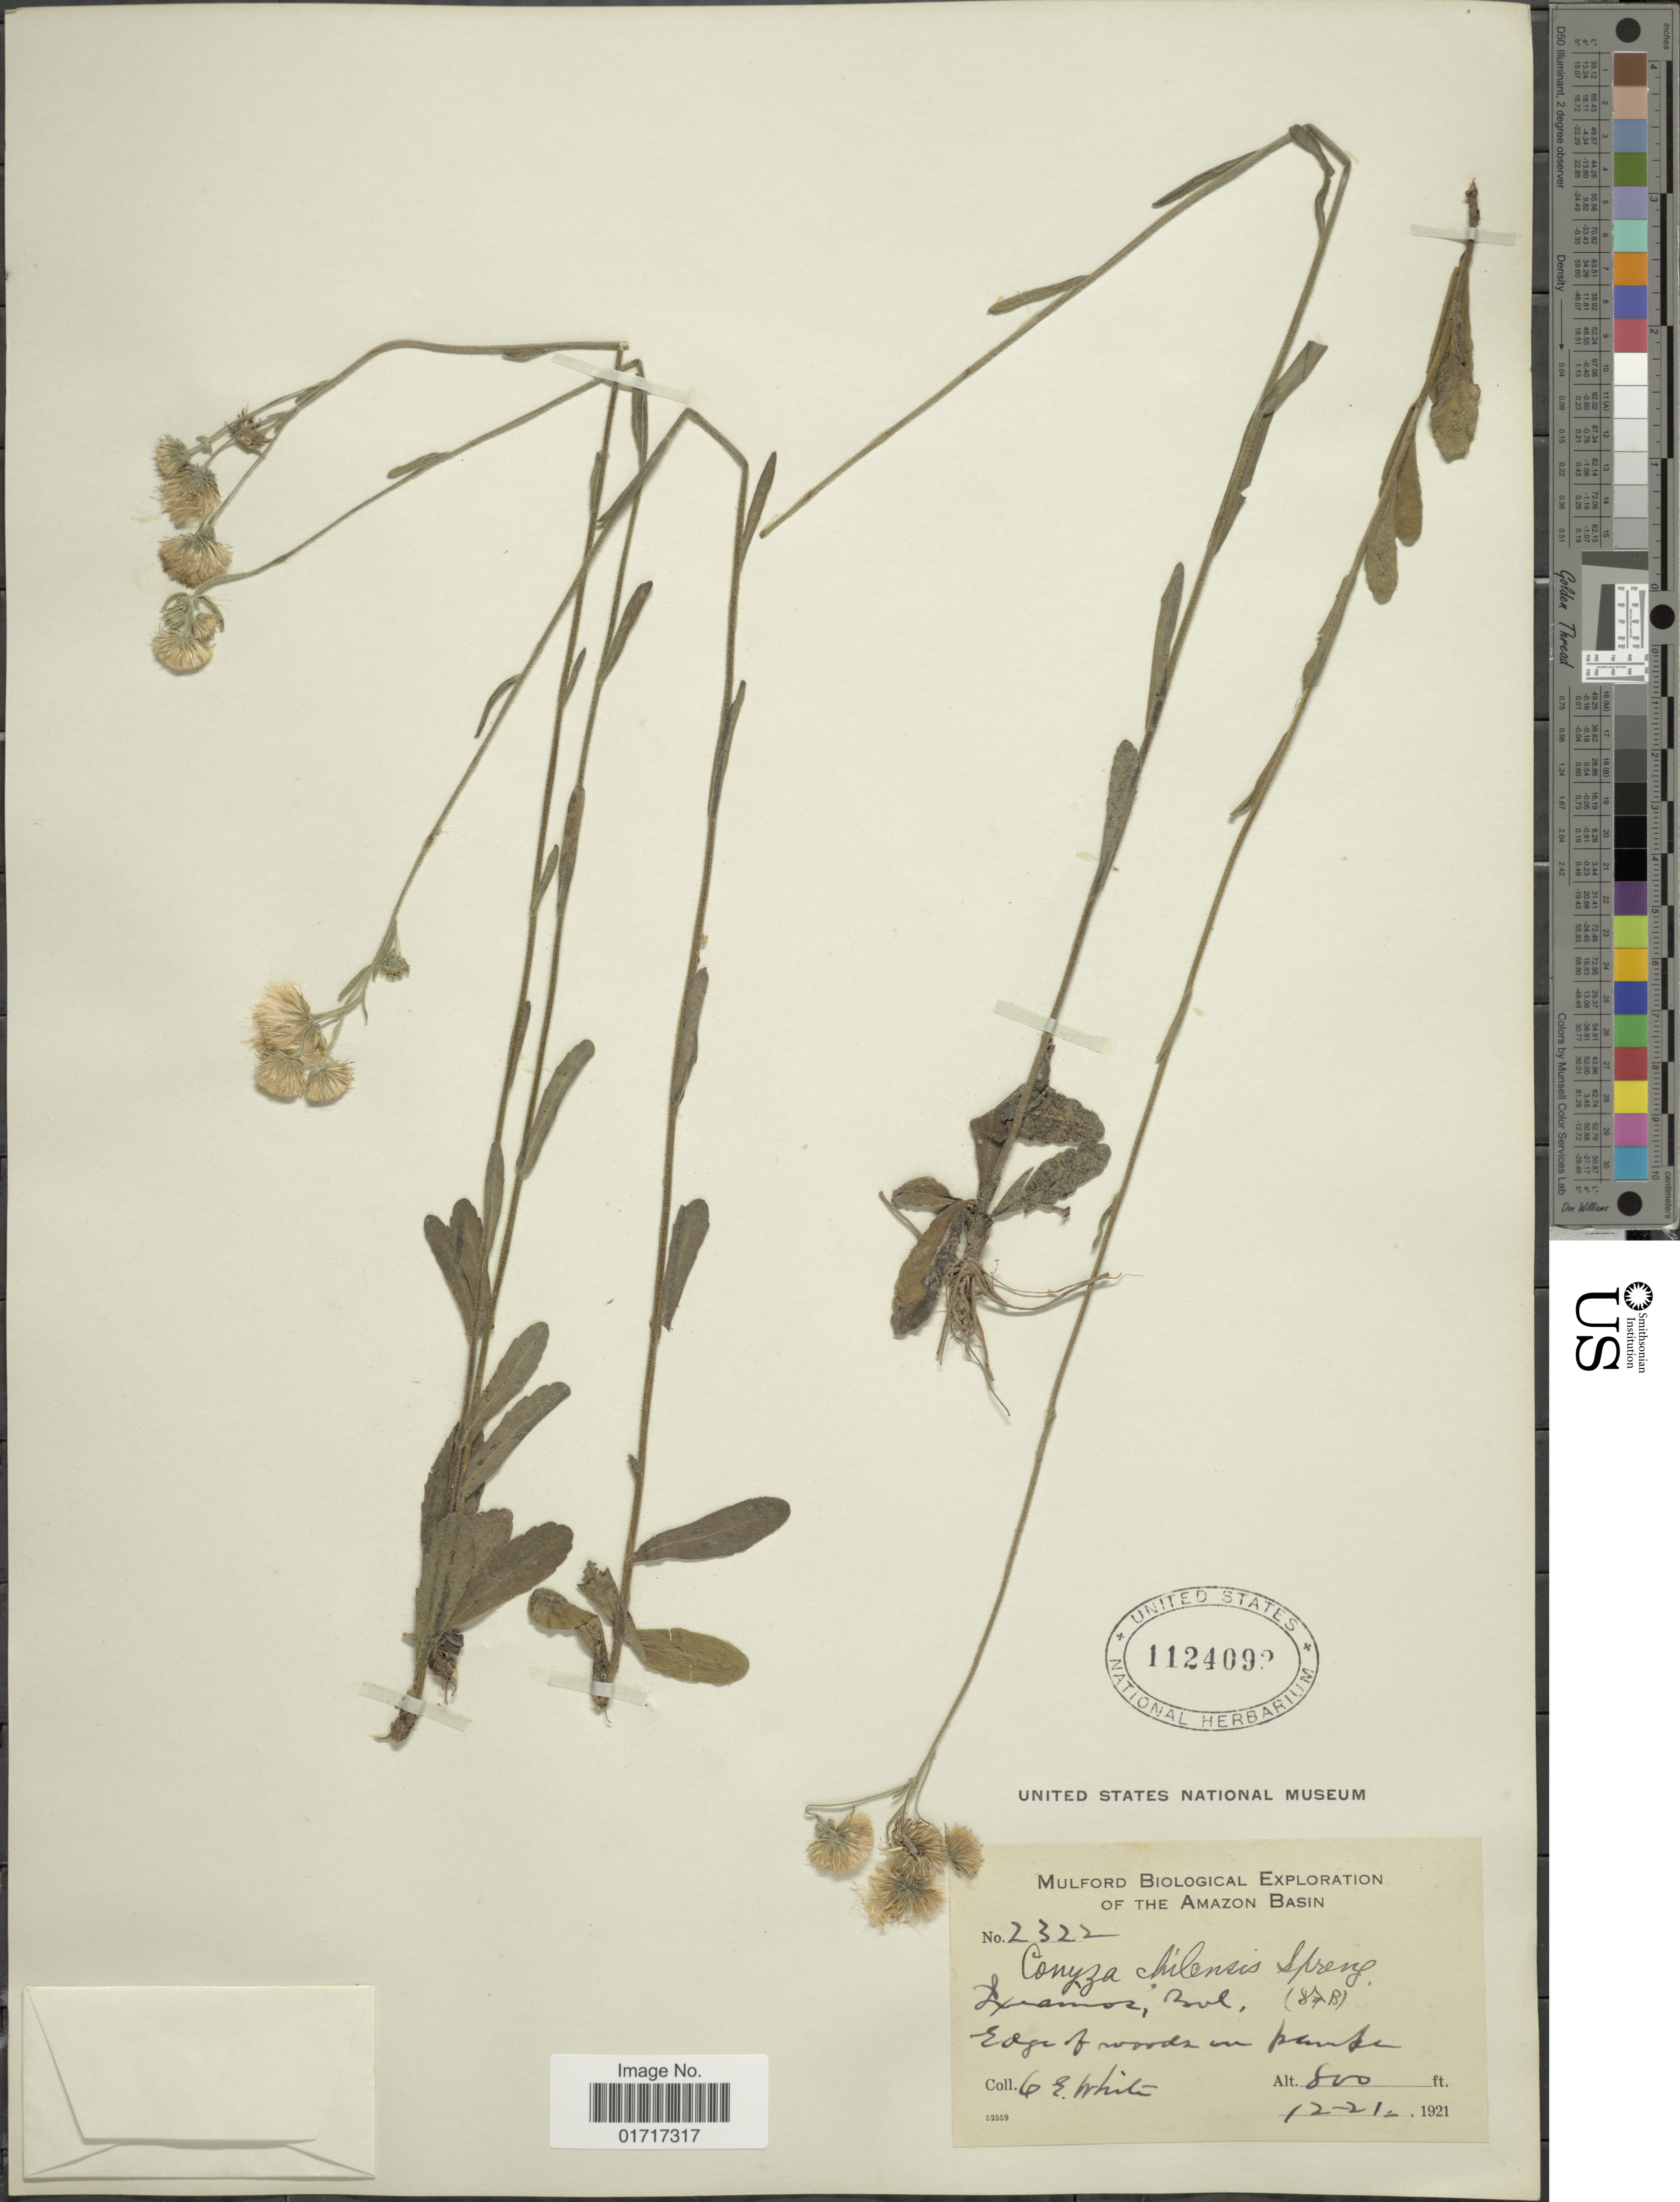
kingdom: Plantae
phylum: Tracheophyta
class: Magnoliopsida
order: Asterales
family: Asteraceae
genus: Conyza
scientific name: Conyza primulaefolia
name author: (Lam.) Cuatrec. & Lourteig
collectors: O. E. White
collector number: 232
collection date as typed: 12-21-1921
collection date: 1921-12-21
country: Bolivia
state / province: La Paz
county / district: Iturralde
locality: Ixiamas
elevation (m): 244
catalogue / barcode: US 1124092